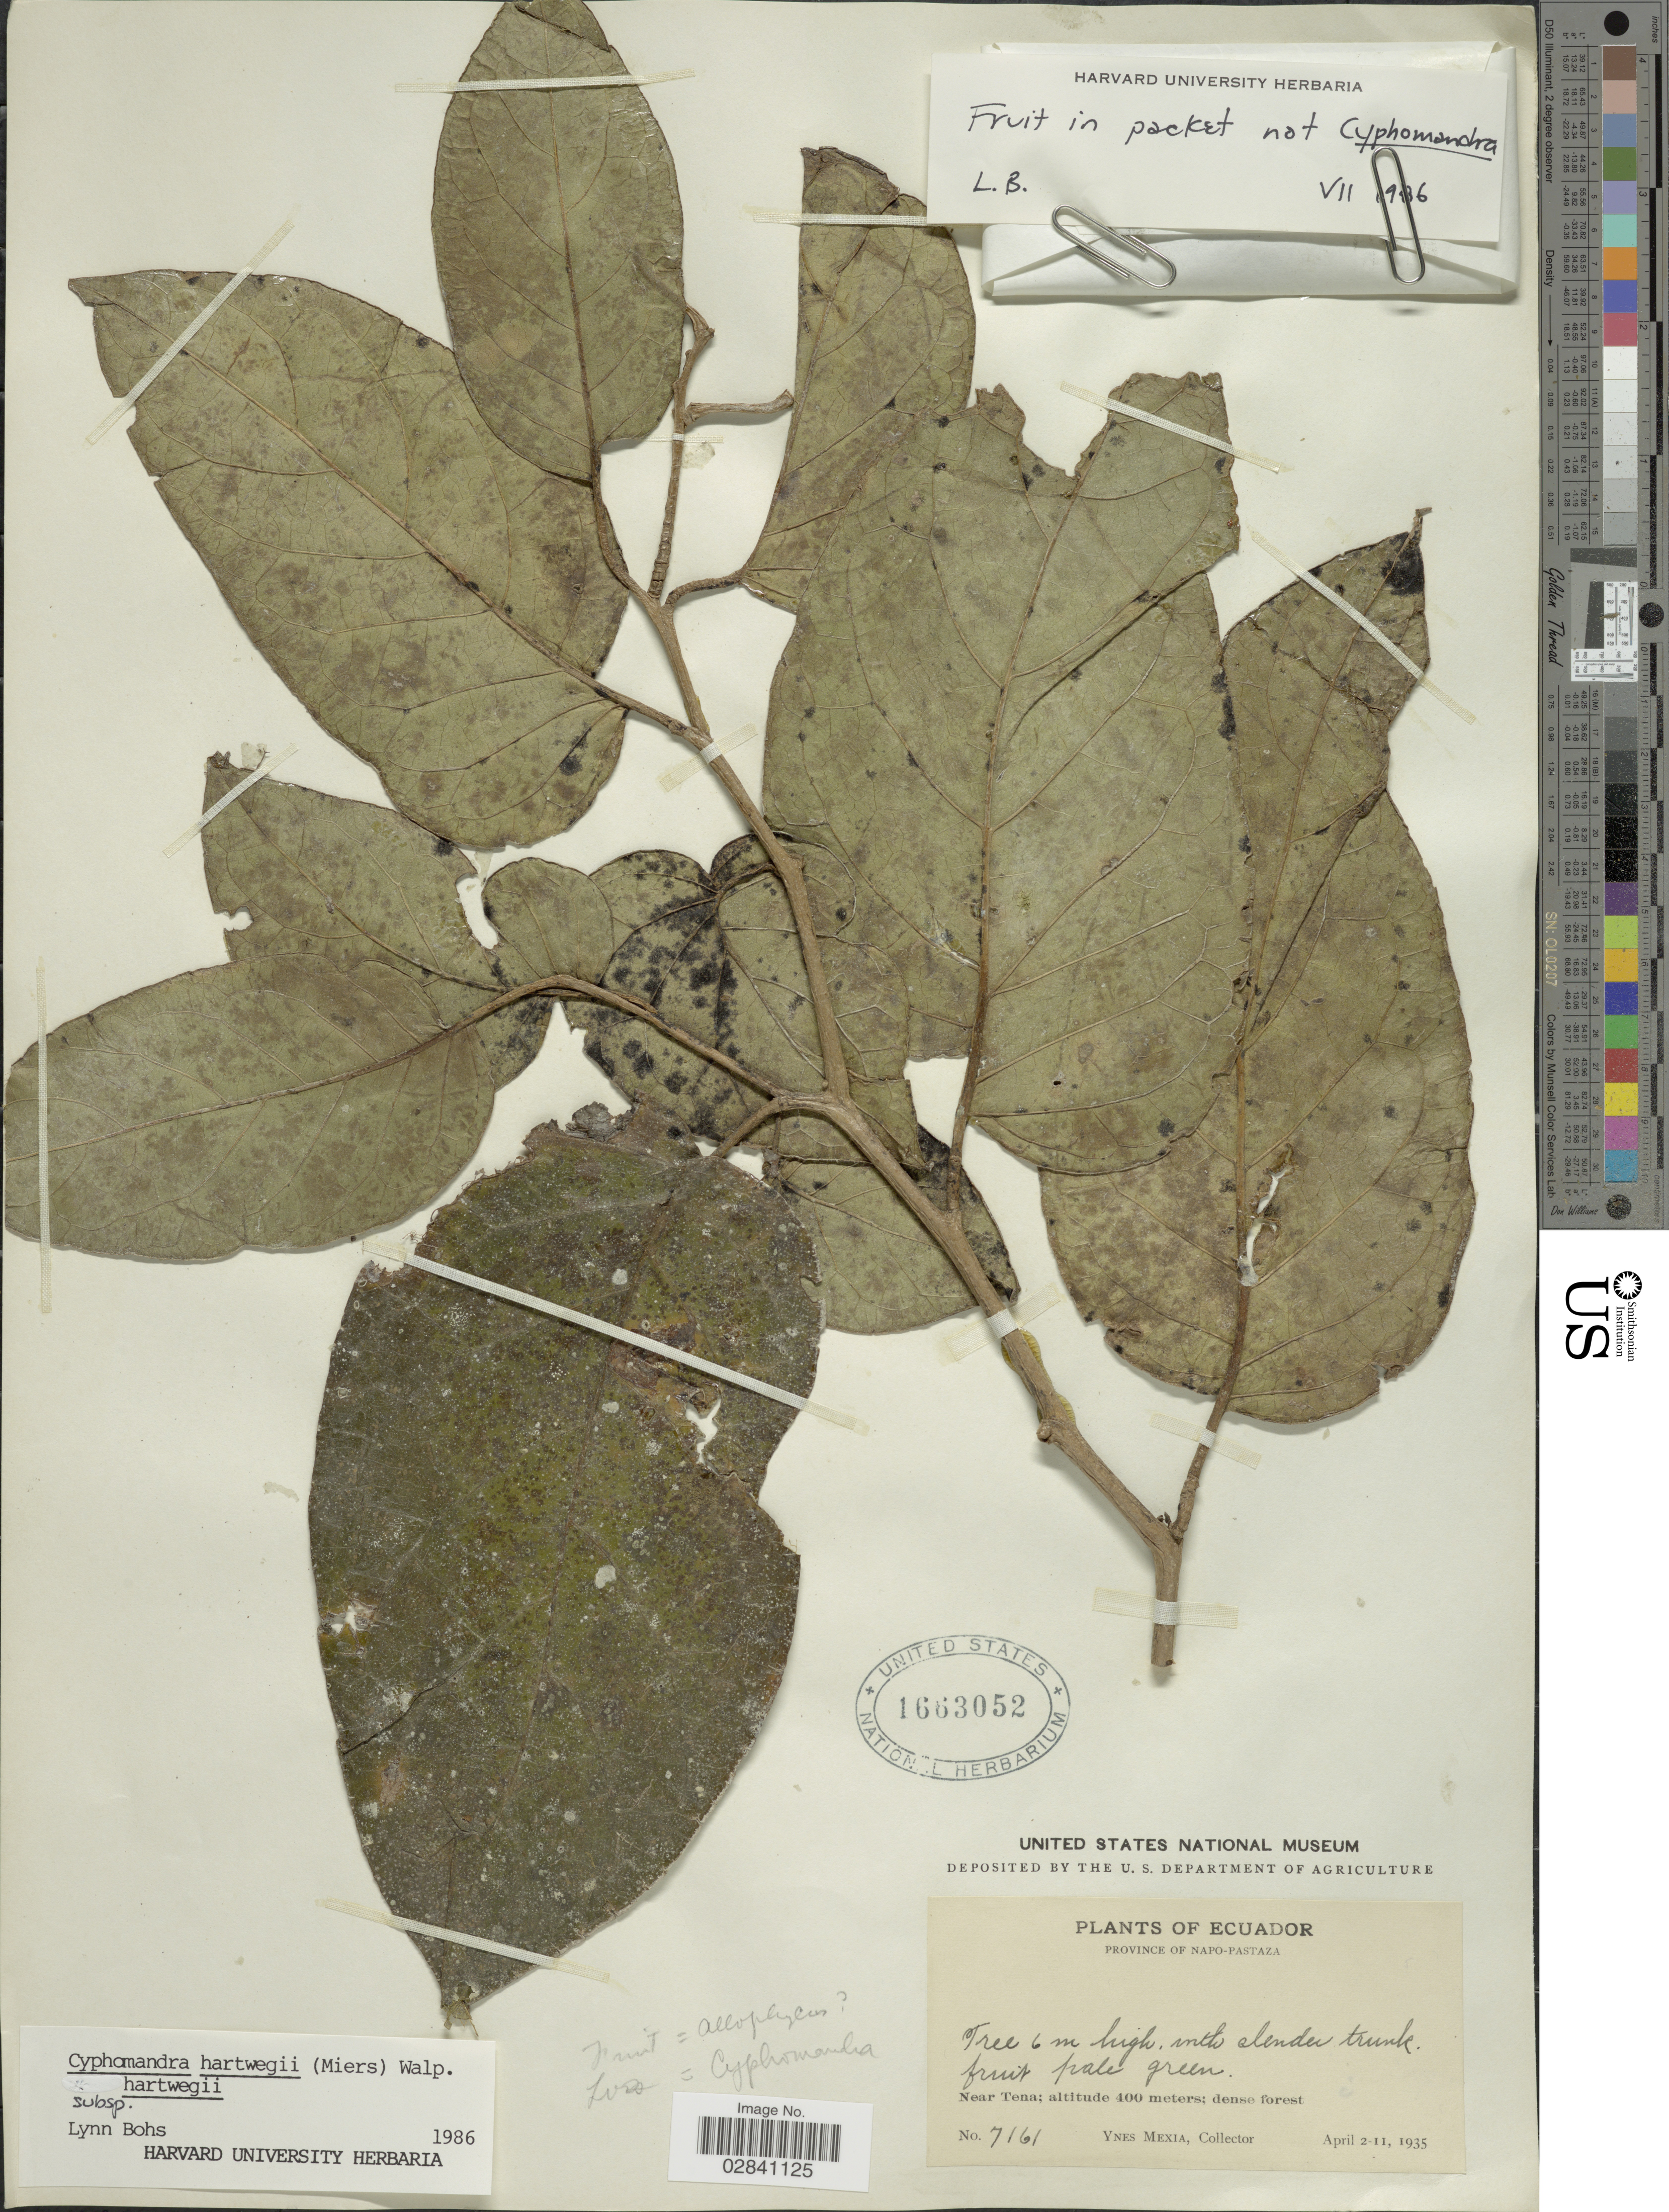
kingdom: Plantae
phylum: Tracheophyta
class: Magnoliopsida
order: Solanales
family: Solanaceae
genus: Cyphomandra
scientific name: Cyphomandra hartwegii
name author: (Miers) Sendtn. ex Walp.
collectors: Y. Mexia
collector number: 7161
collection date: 1935-04-02/1935-04-11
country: Ecuador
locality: Province of Napo-Pastaza. Near Tena.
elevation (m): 400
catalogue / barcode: US 1663052